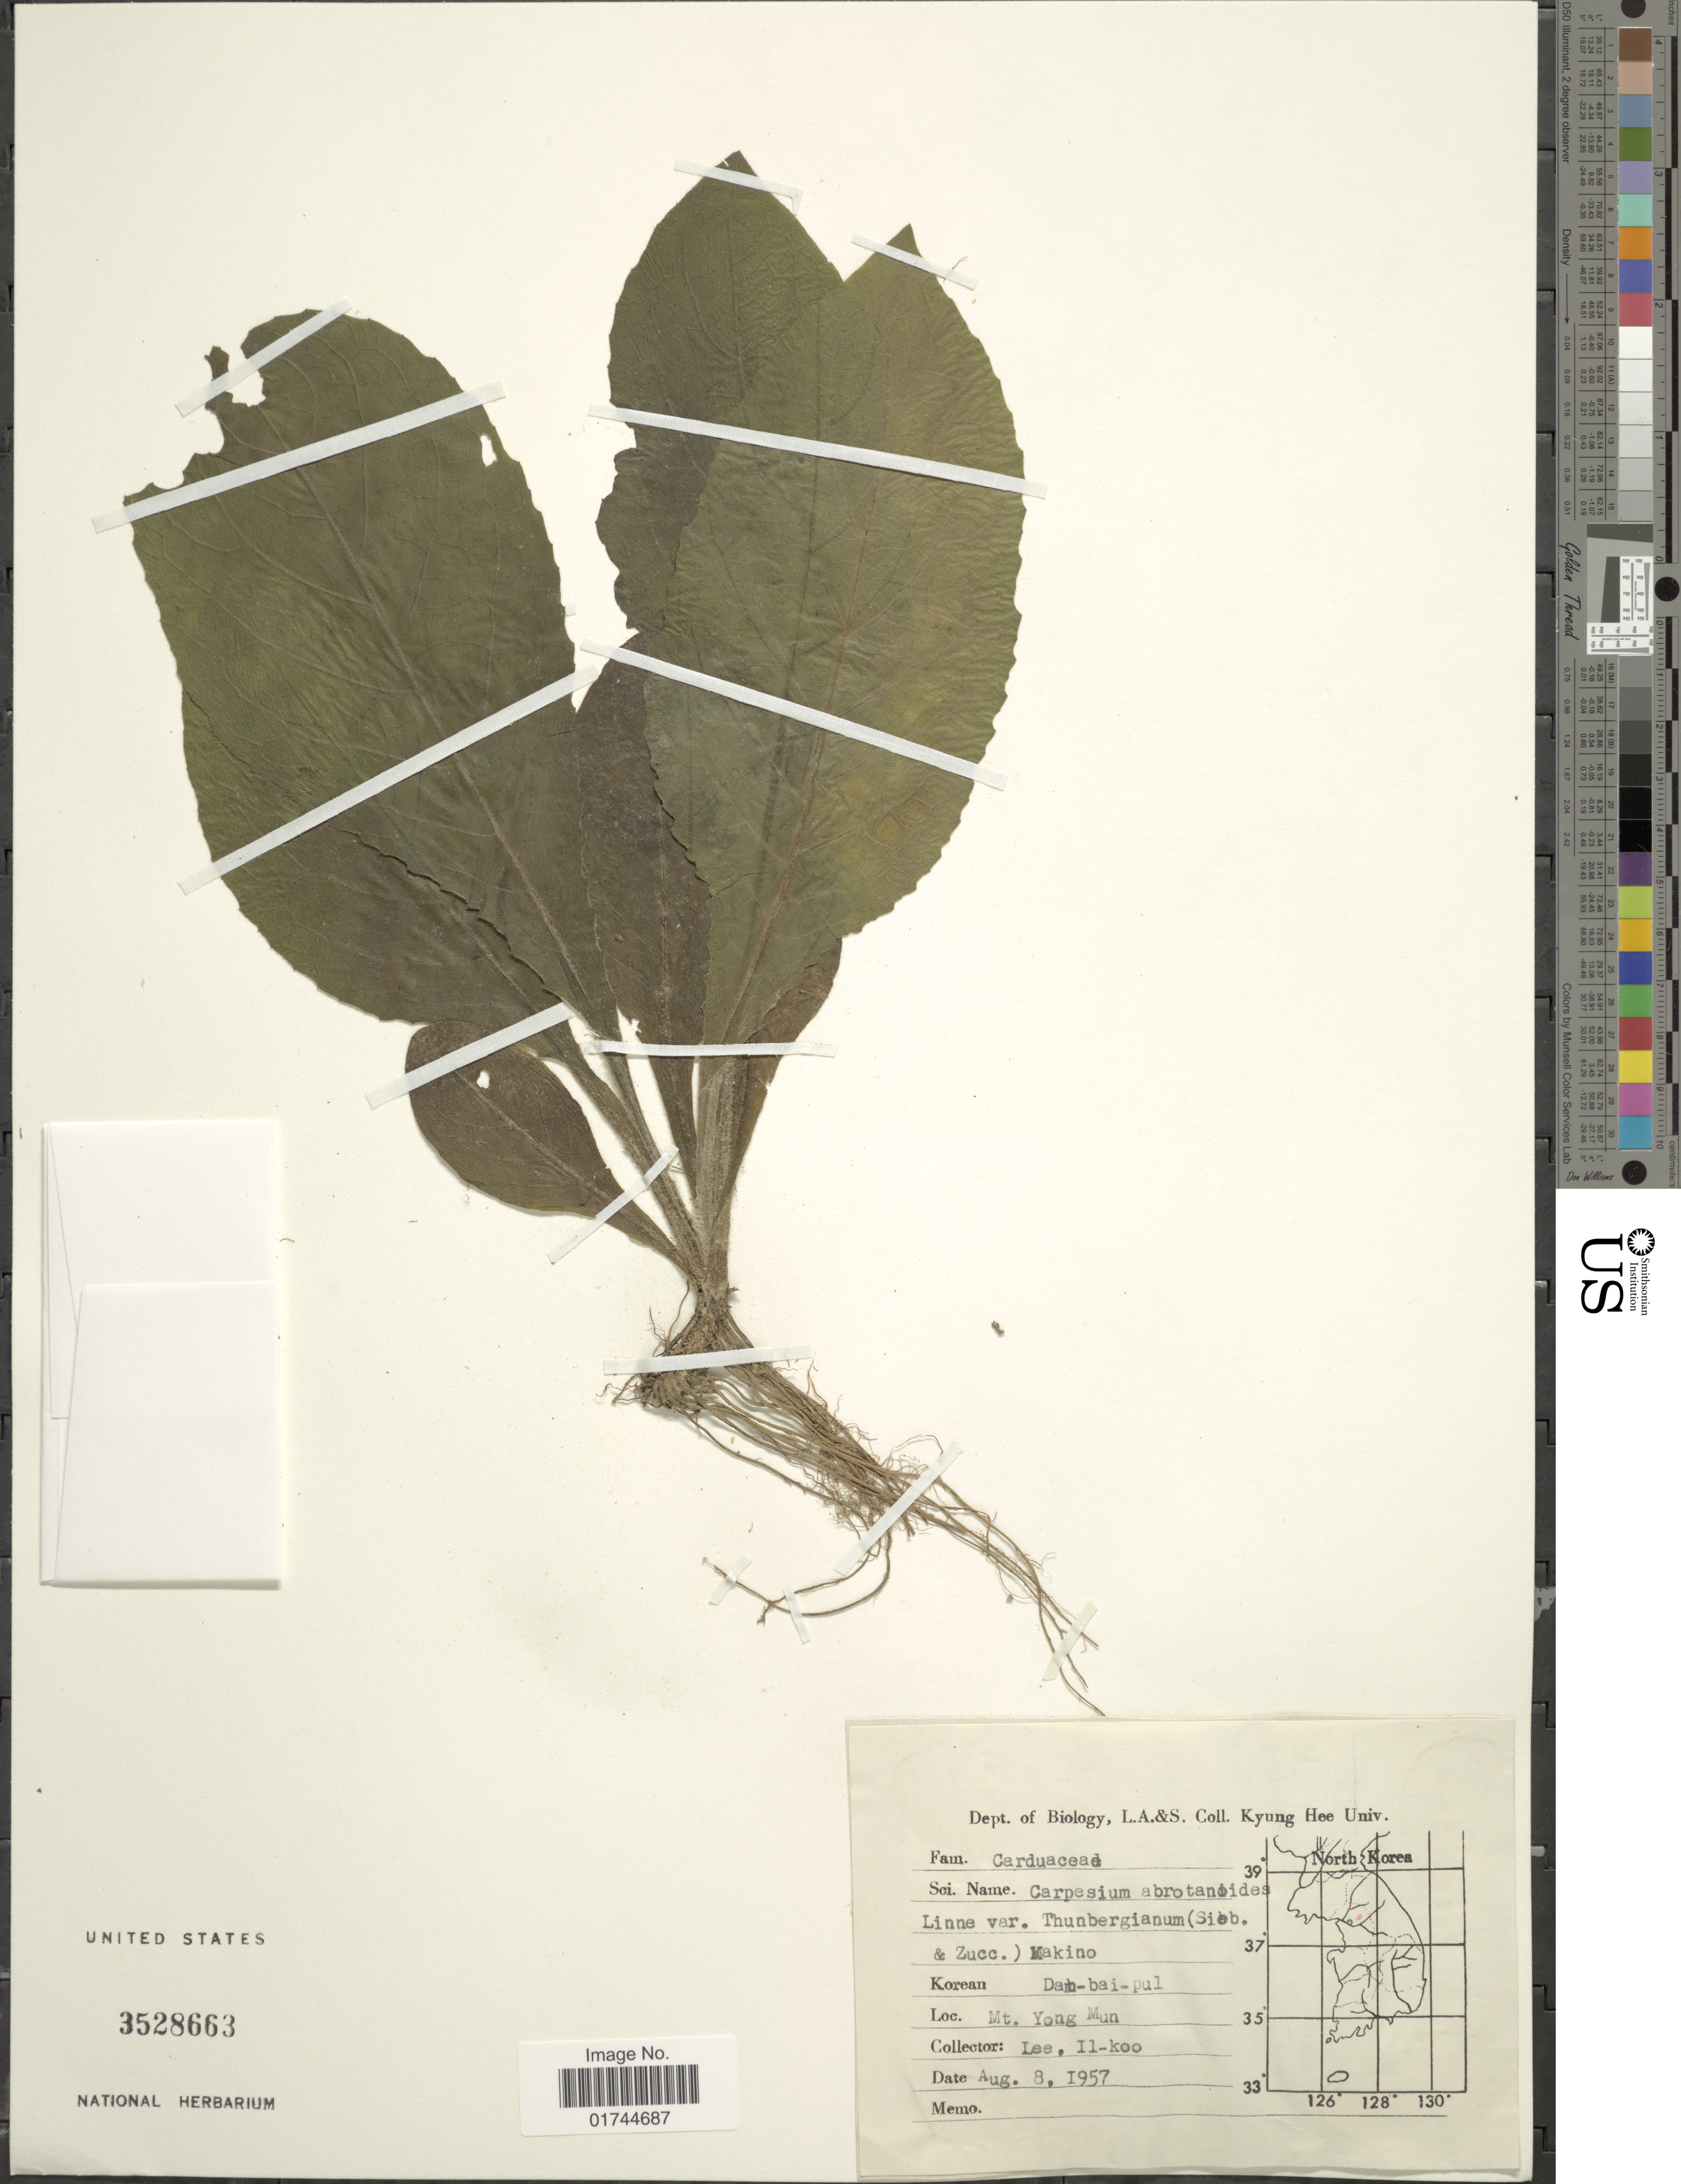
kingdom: Plantae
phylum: Tracheophyta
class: Magnoliopsida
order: Asterales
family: Asteraceae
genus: Carpesium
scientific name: Carpesium abrotanoides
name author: L.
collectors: I. Lee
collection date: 1957-08-08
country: South Korea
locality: Mt. Yong Mun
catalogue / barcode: US 3528663